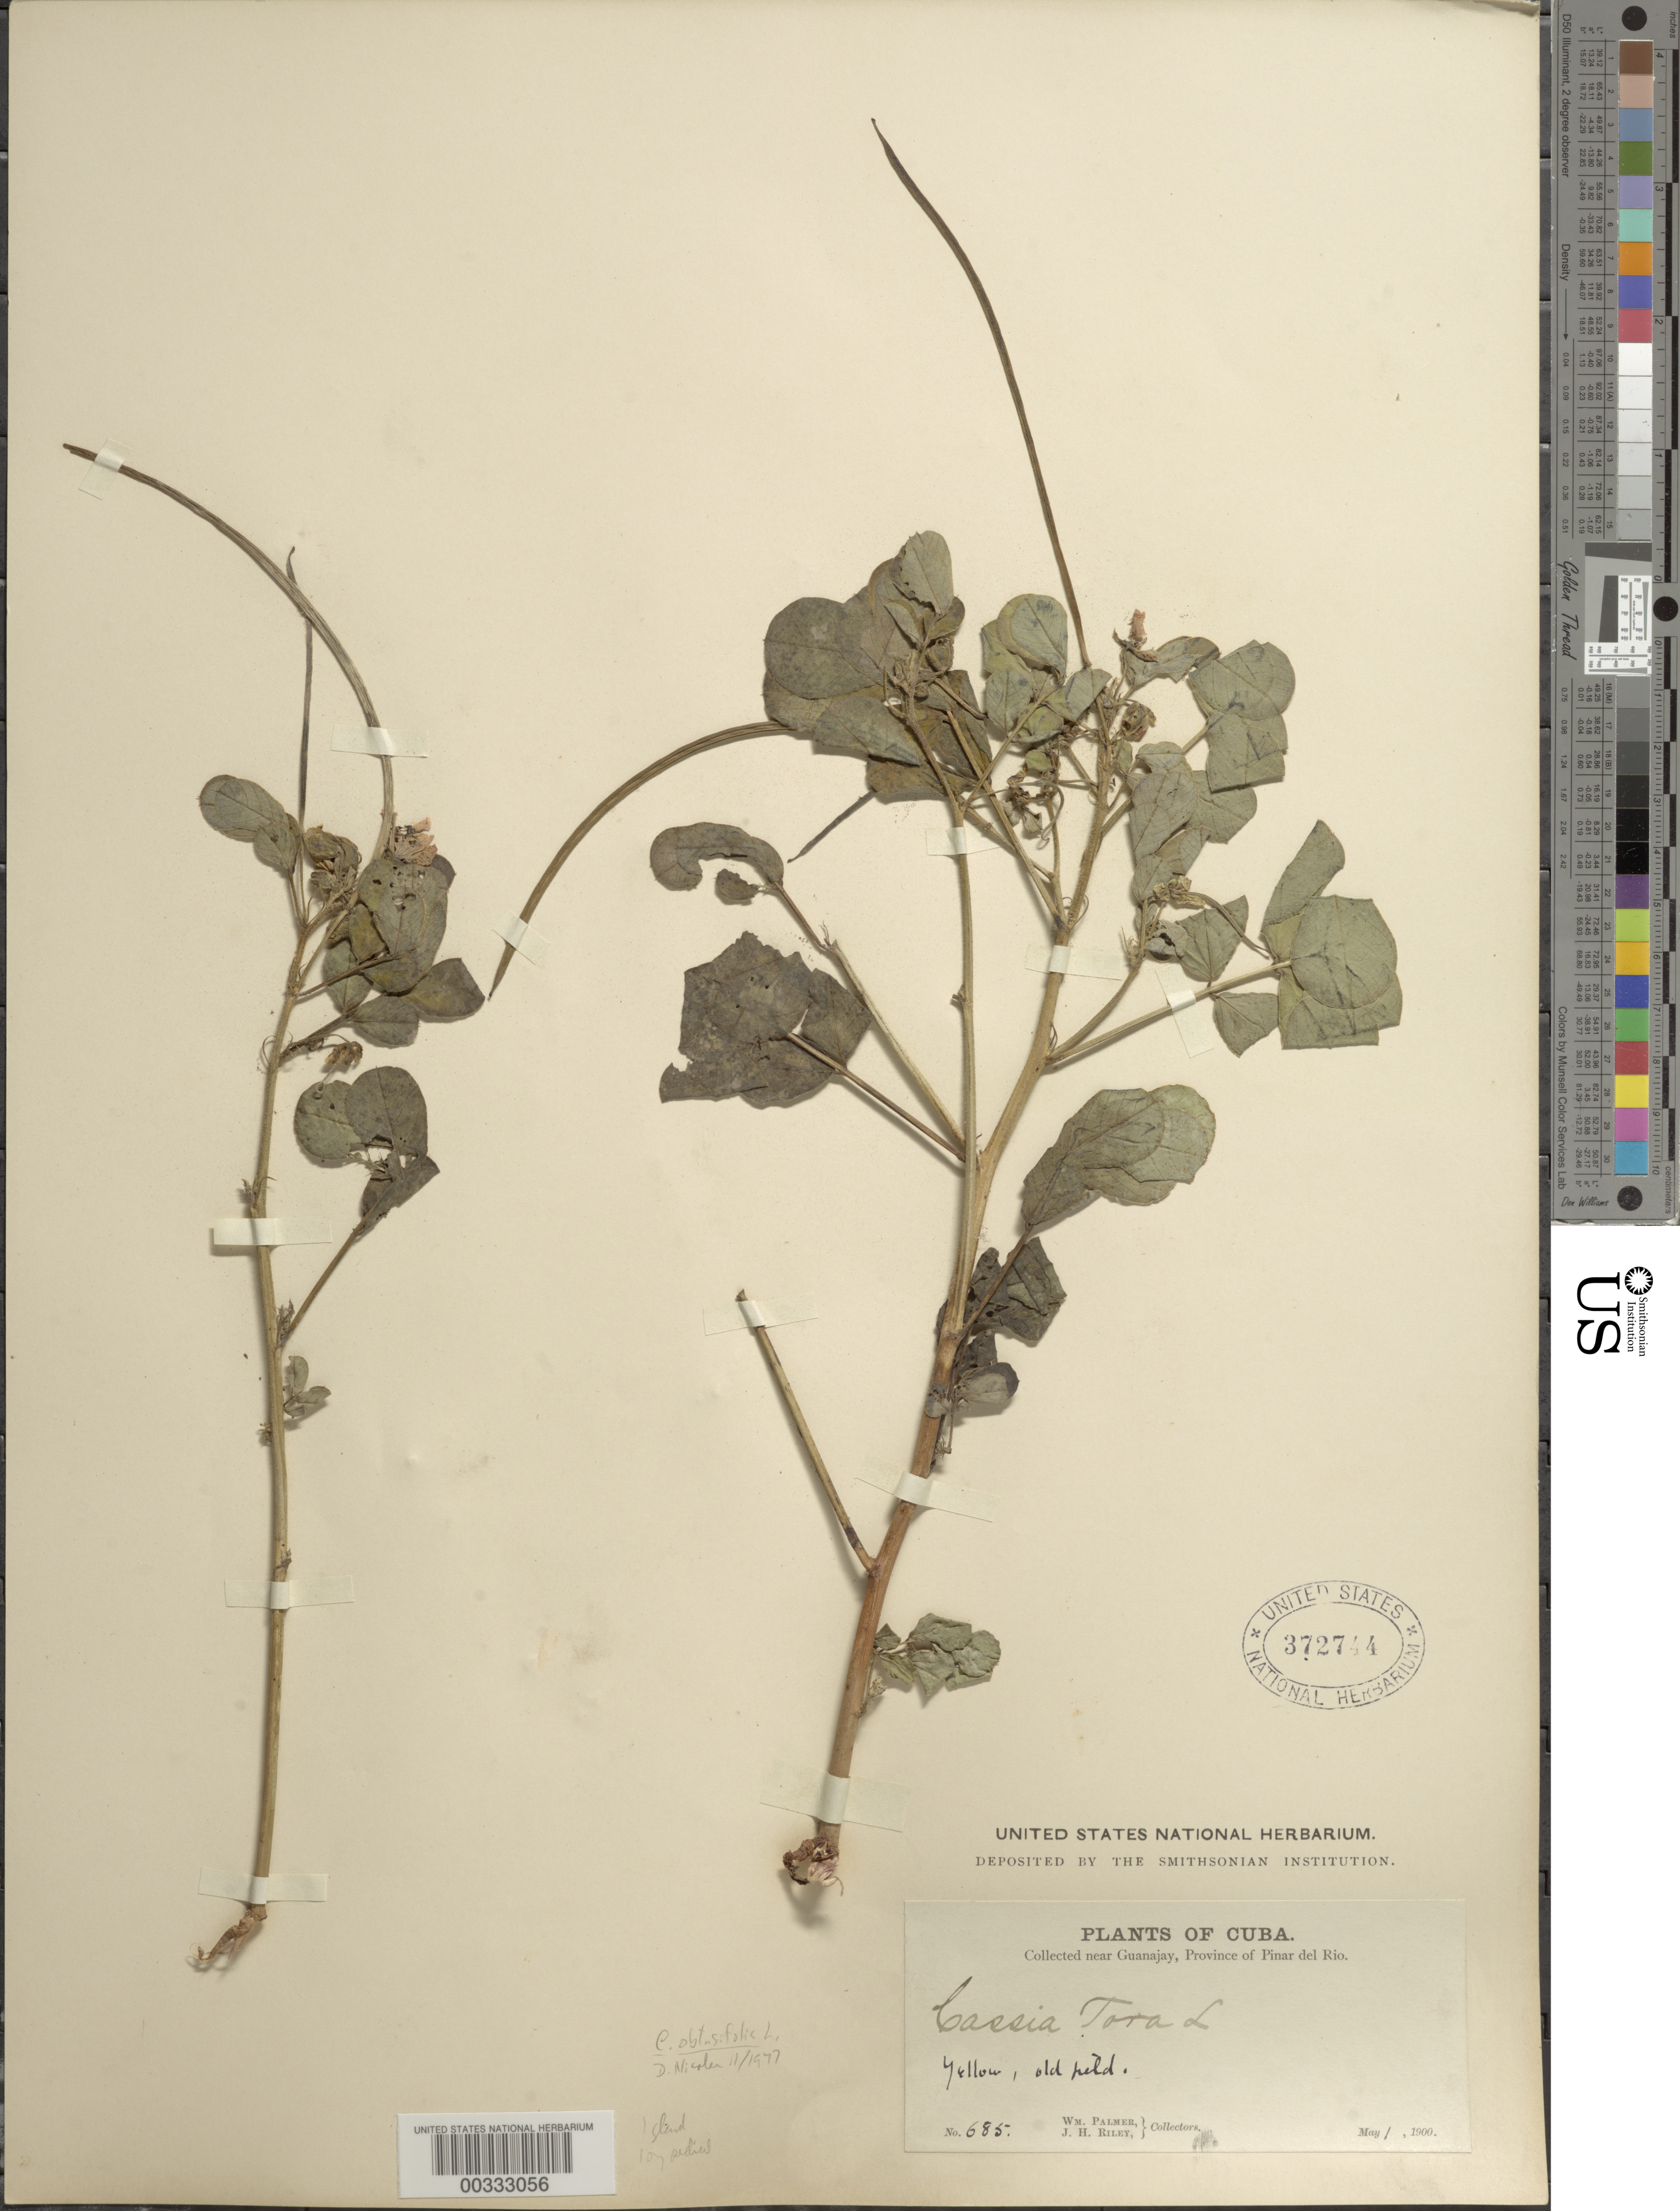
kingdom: Plantae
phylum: Tracheophyta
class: Magnoliopsida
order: Fabales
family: Fabaceae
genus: Senna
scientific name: Senna obtusifolia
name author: (L.) H.S. Irwin & Barneby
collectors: W. Palmer & J. H. Riley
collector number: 685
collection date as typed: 01 May 1900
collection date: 1900-05-01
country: Cuba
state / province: Pinar del Río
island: Greater Antilles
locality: Near guanajay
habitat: Old field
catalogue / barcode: US 372744